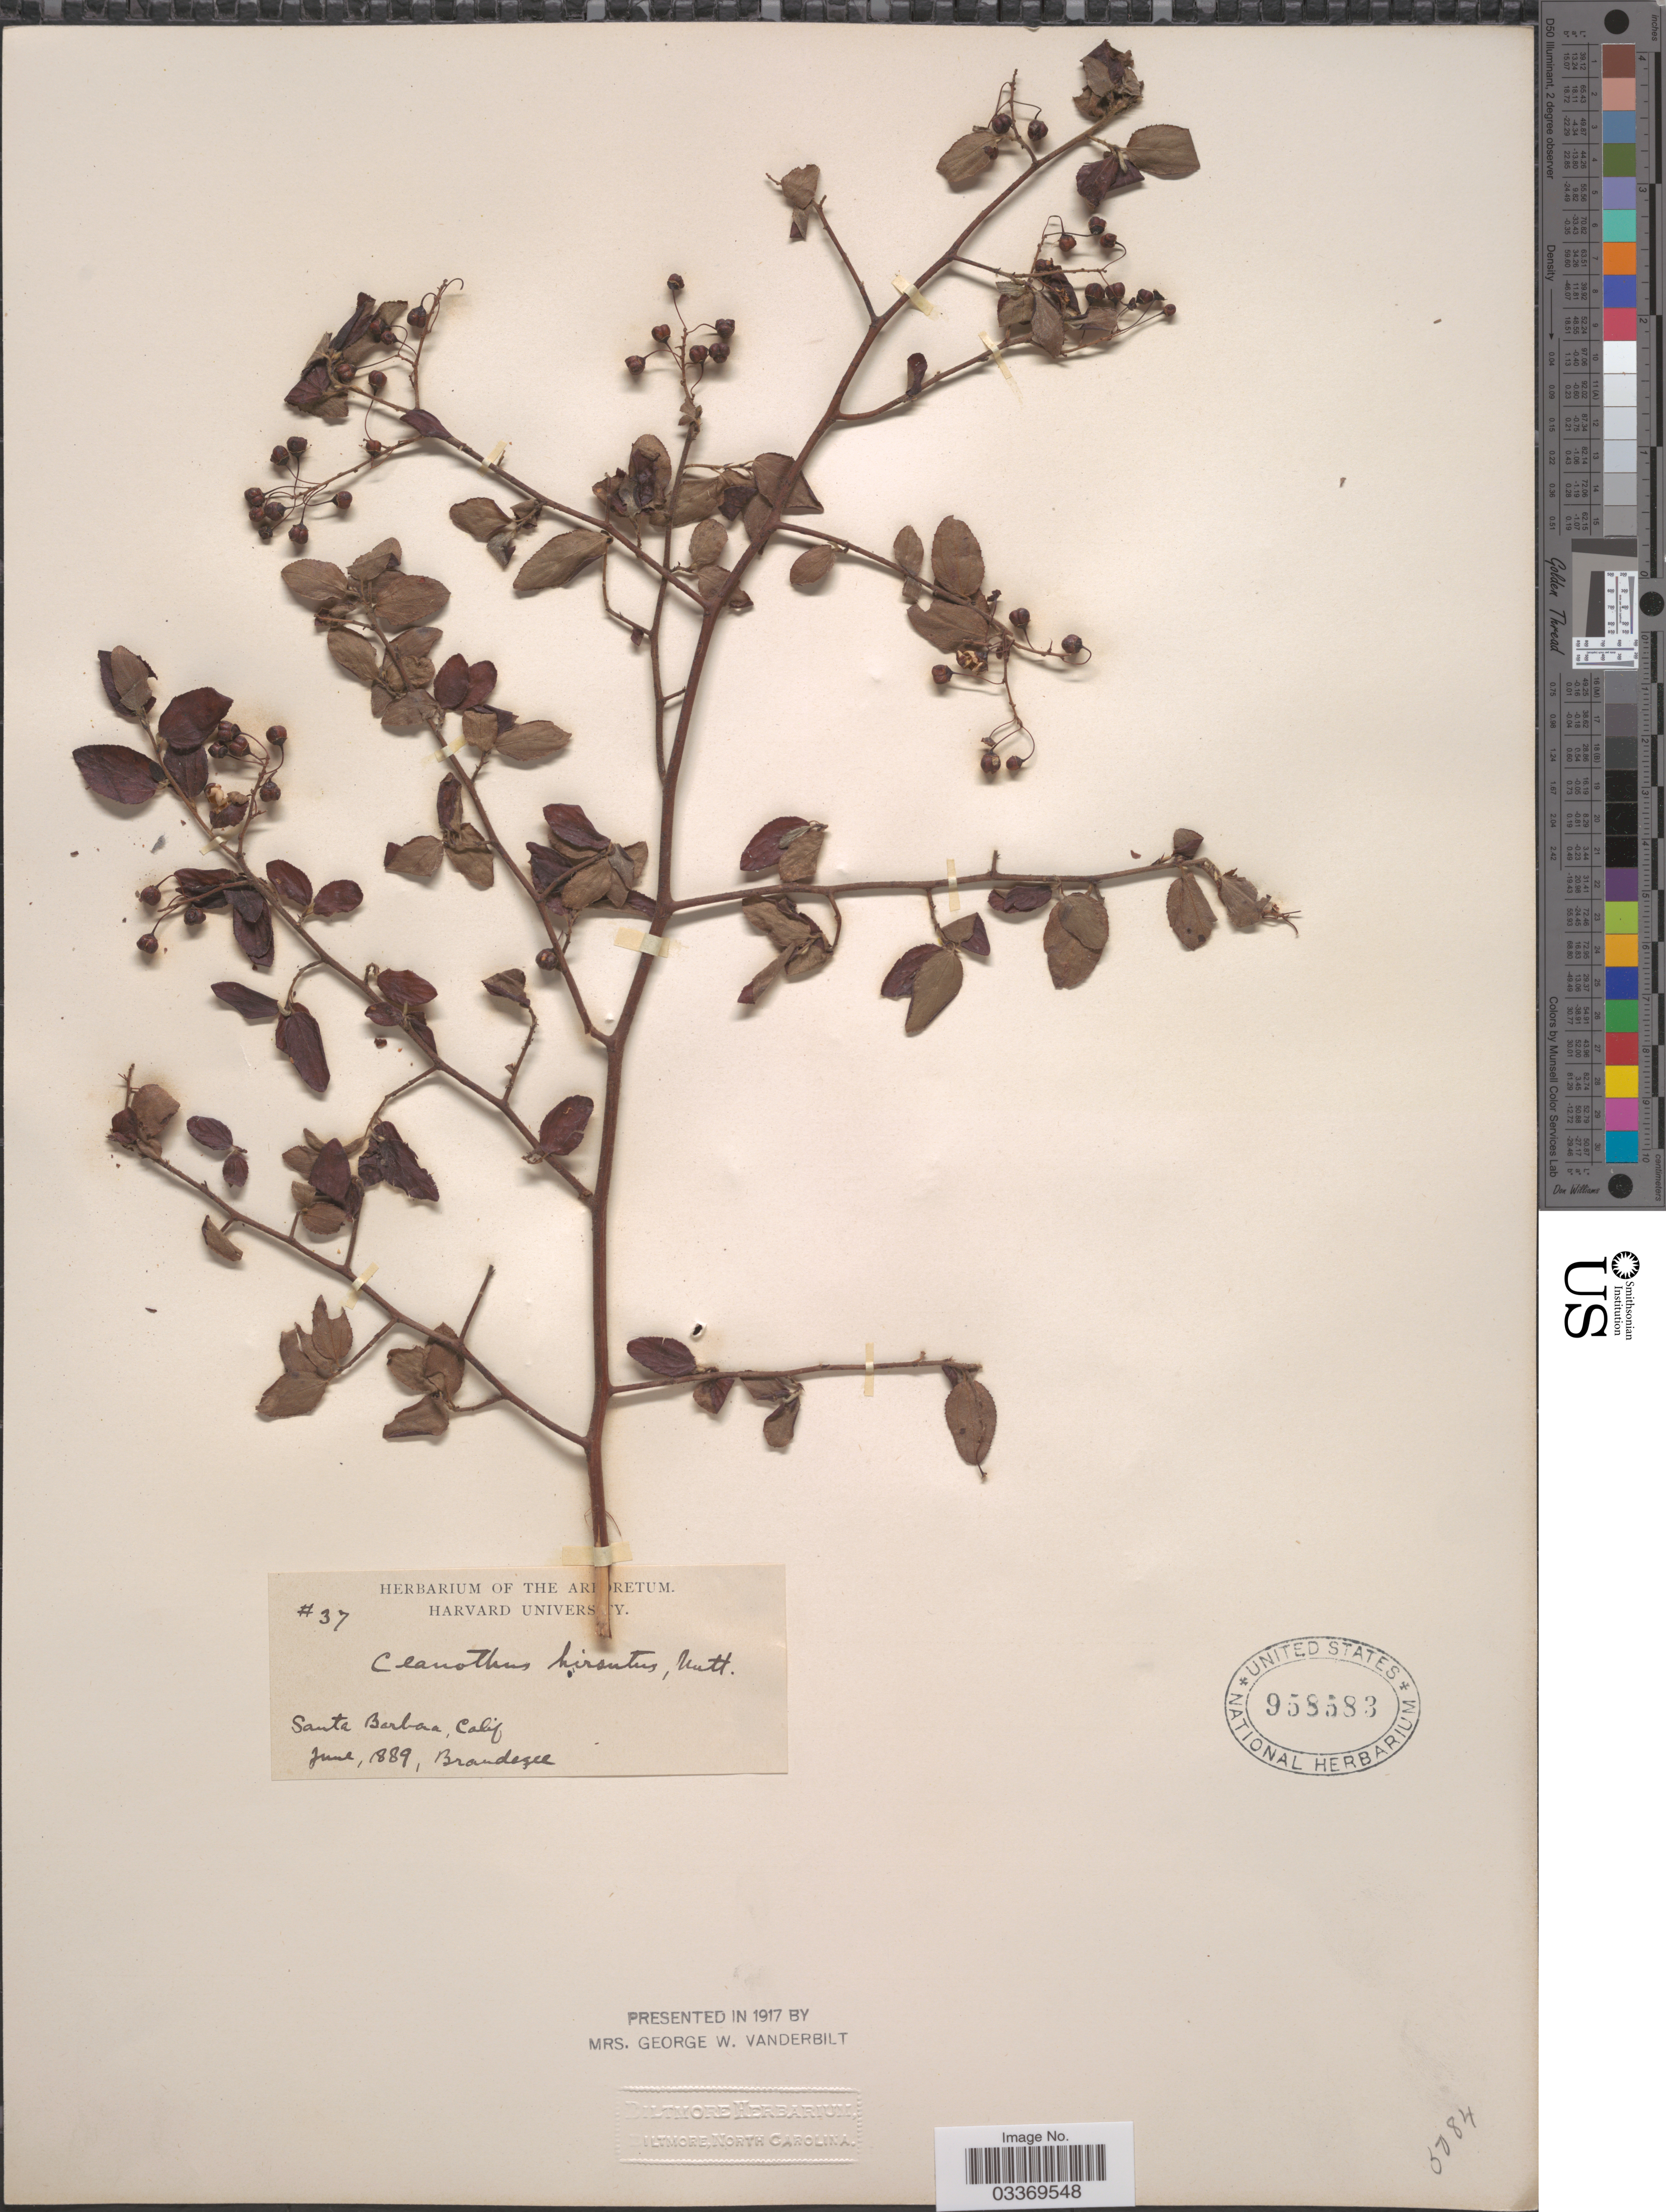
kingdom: Plantae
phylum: Tracheophyta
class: Magnoliopsida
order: Rosales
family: Rhamnaceae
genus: Ceanothus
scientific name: Ceanothus hirsutus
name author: Nutt.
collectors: -- Brandegee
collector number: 37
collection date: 1889-06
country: United States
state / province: California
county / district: Santa Barbara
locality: Santa Barbara.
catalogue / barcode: US 958583